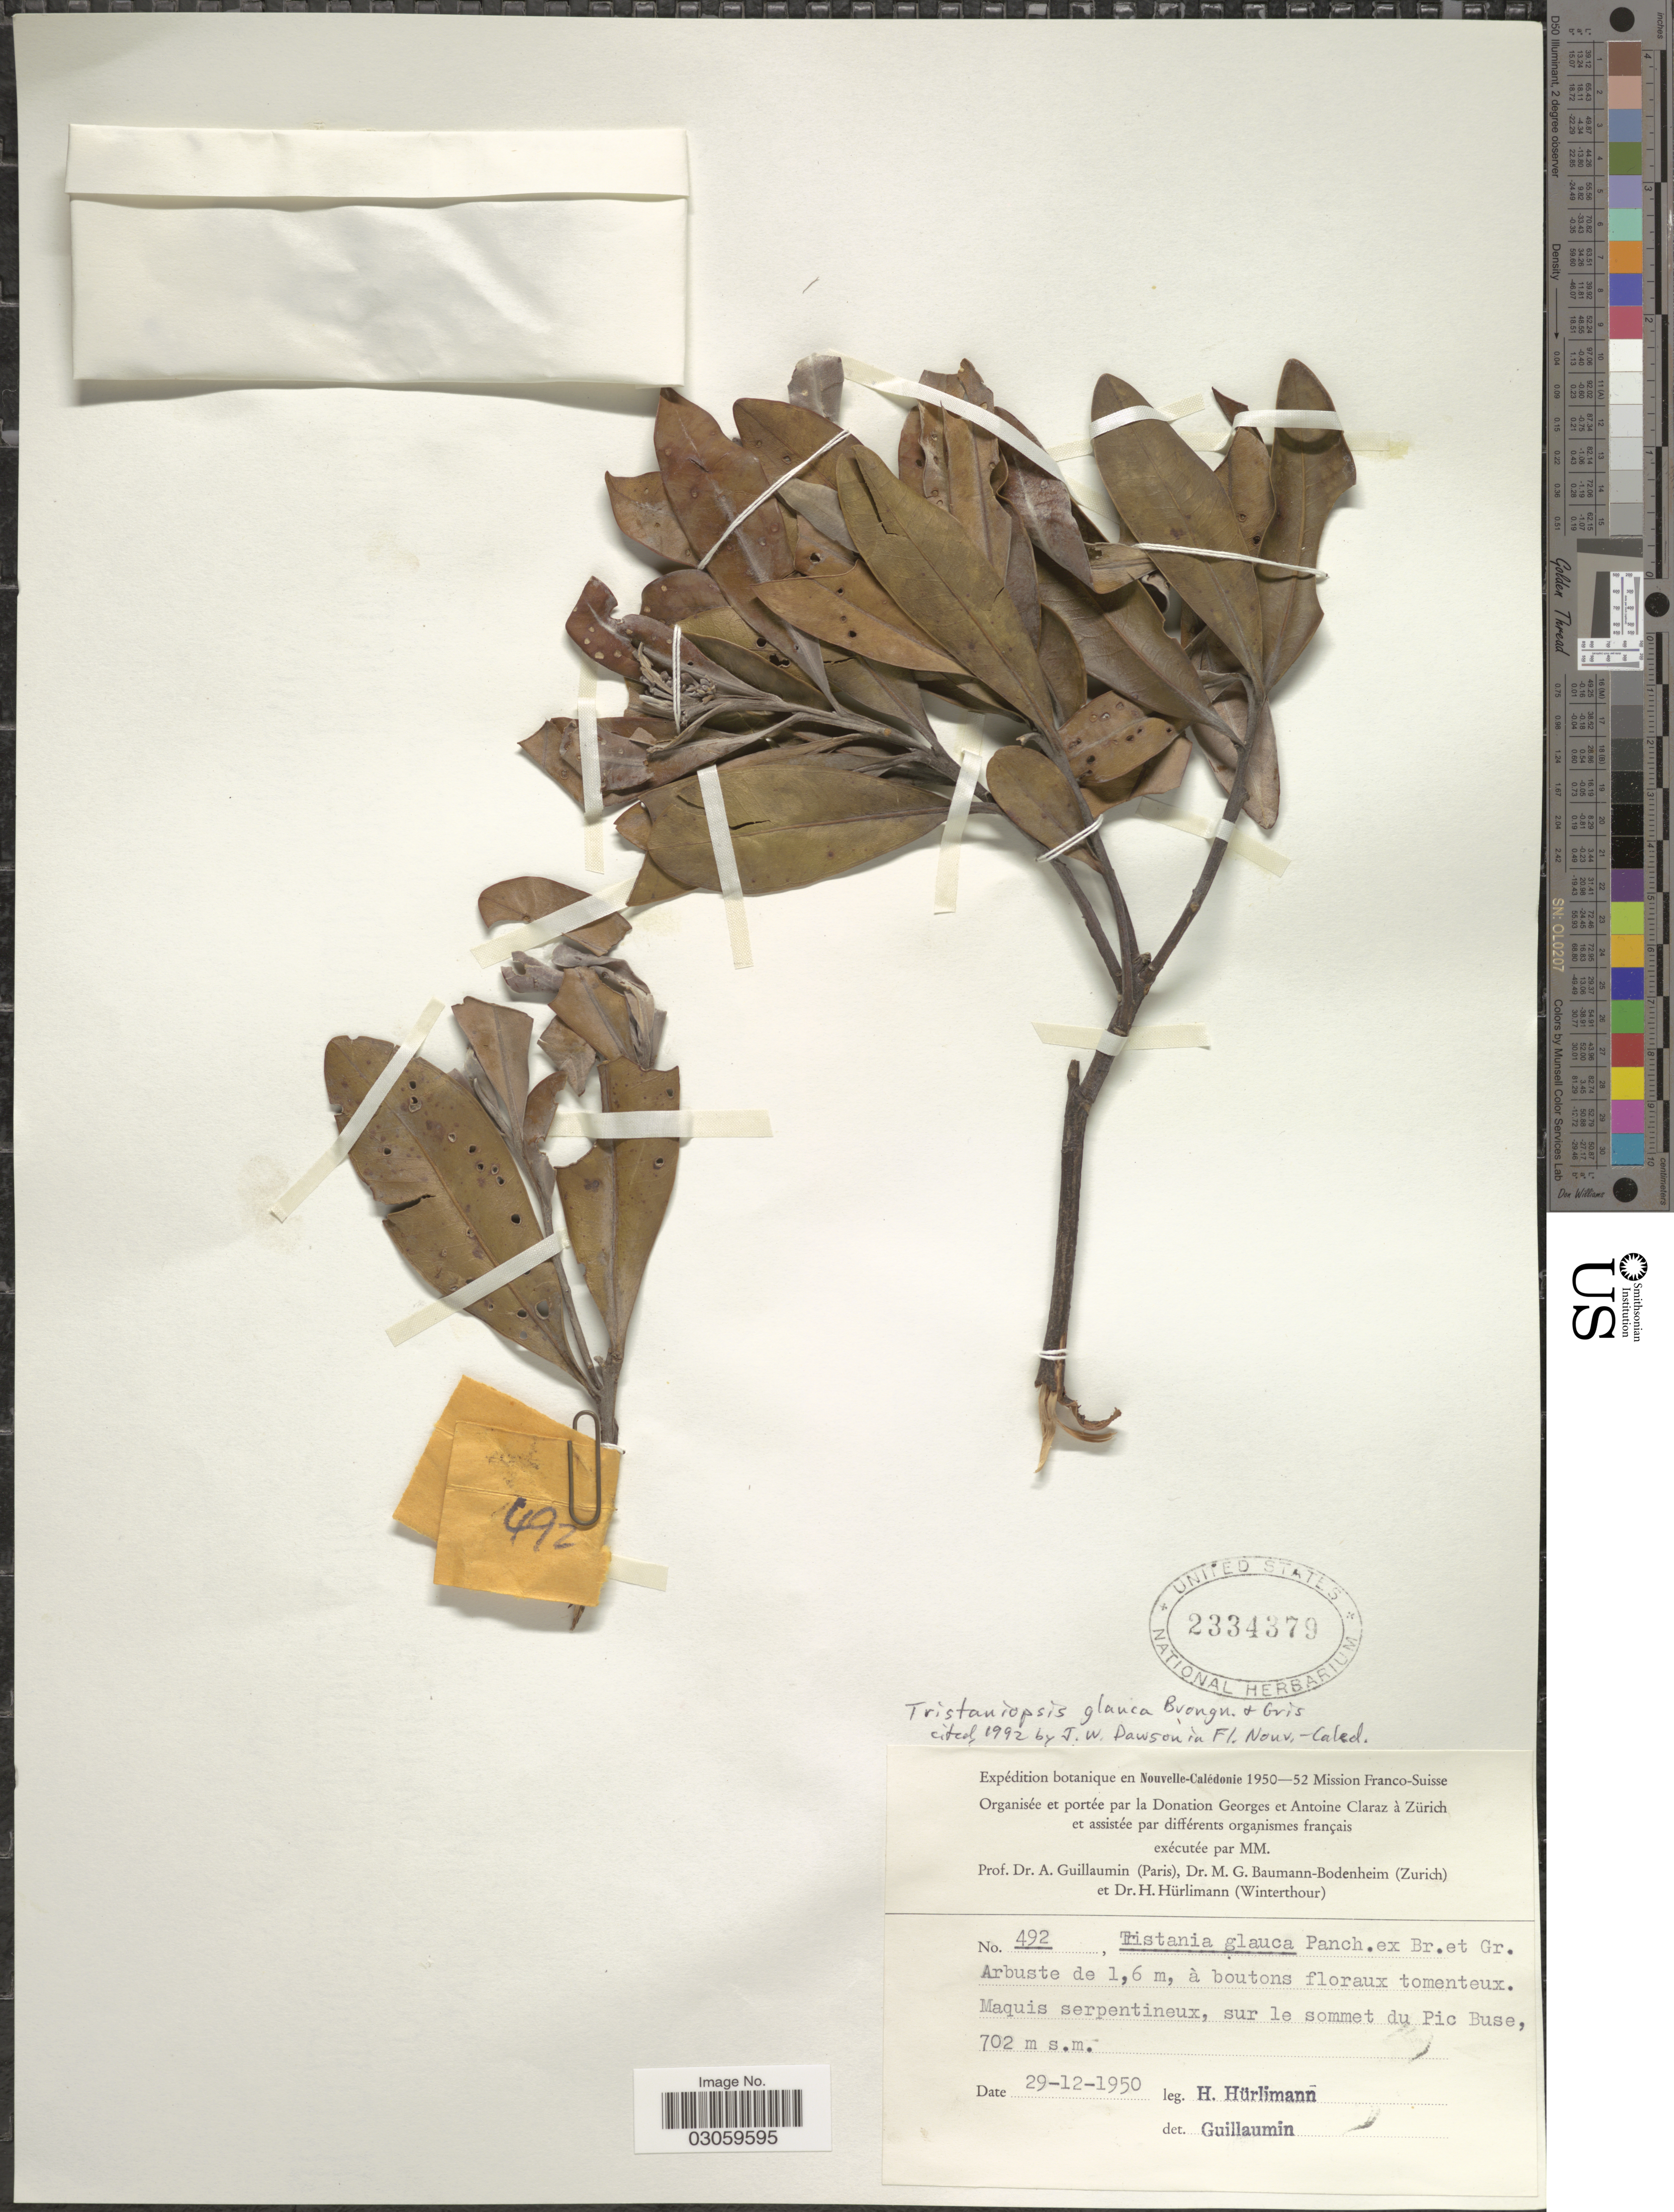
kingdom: Plantae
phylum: Tracheophyta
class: Magnoliopsida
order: Myrtales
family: Myrtaceae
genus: Tristaniopsis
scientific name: Tristaniopsis glauca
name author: Brongn. & Gris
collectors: H. Hürlimann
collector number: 492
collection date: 1950-12-29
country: New Caledonia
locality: Nouvelle-Calédonie. Maquis serpentineux, sur le sommet du Pic Buse.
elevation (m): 702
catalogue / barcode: US 2334379